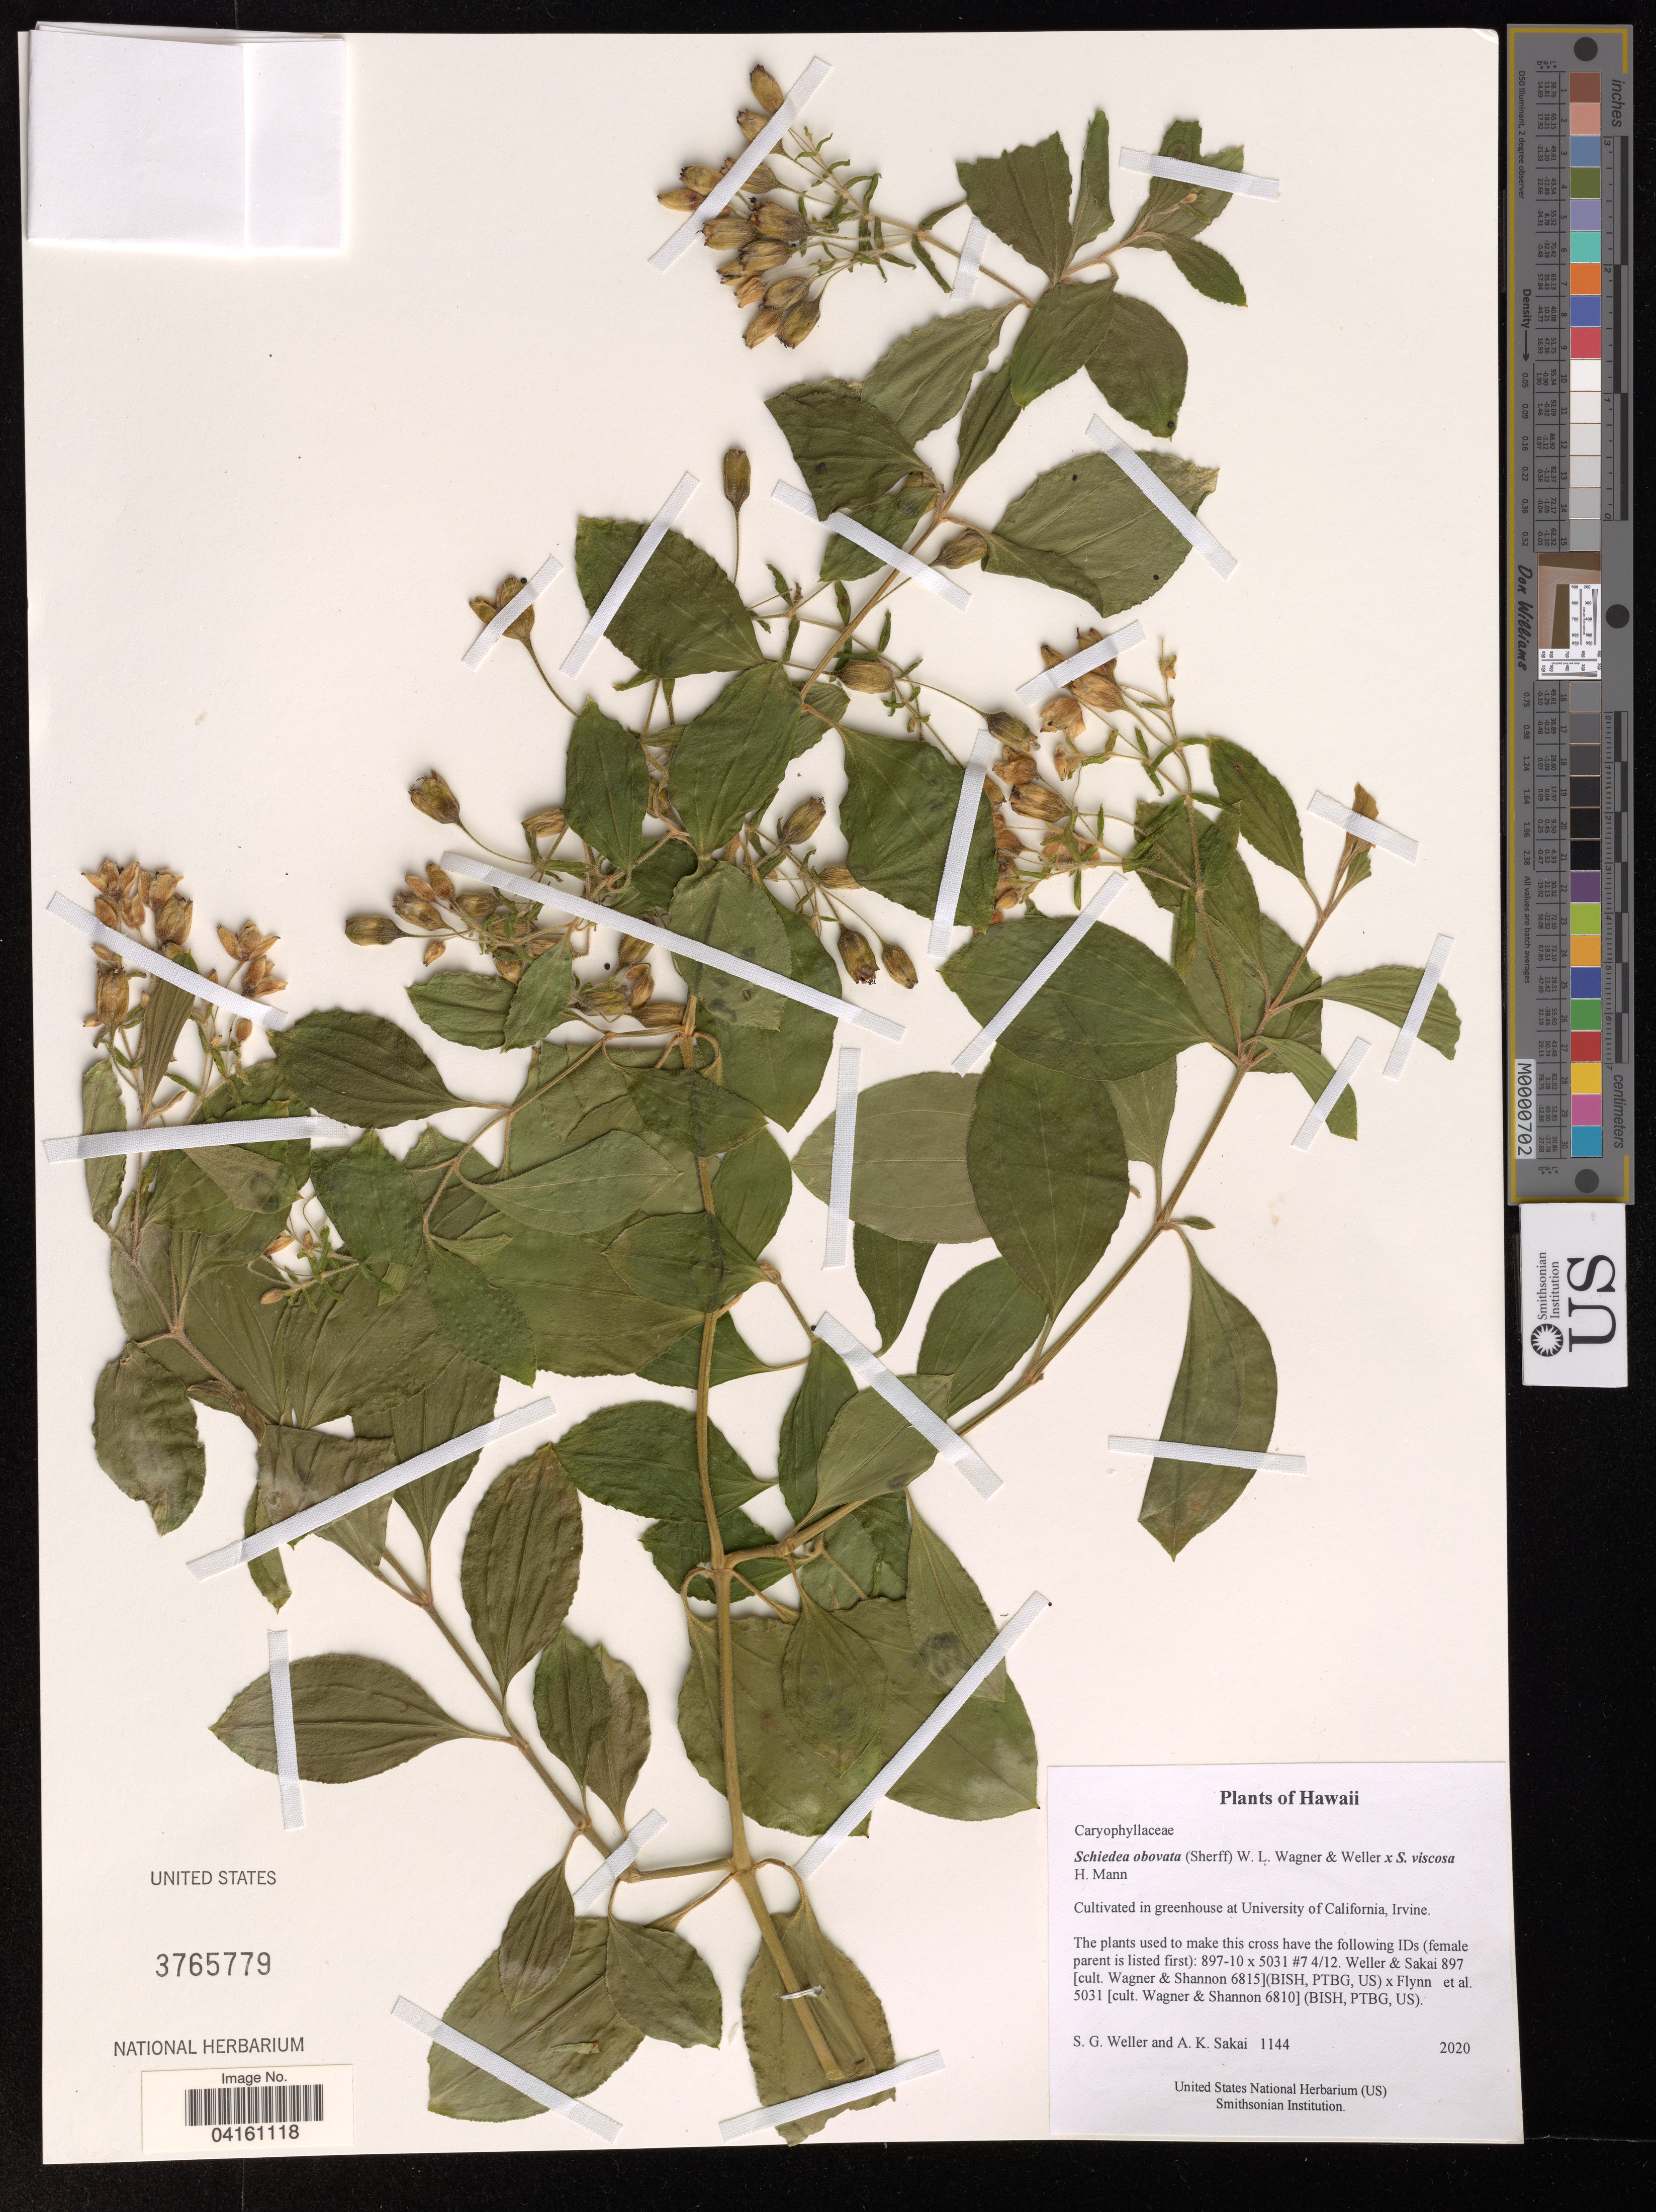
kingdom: Plantae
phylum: Tracheophyta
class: Magnoliopsida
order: Caryophyllales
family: Caryophyllaceae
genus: Schiedea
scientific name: Schiedea obovata x S. viscosa H. Mann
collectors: S. G. Weller & A. Sakai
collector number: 1144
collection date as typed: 2020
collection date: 2020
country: United States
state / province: California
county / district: Orange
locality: Cultivated in greenhouse at University of California, Irvine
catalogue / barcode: US 3765779